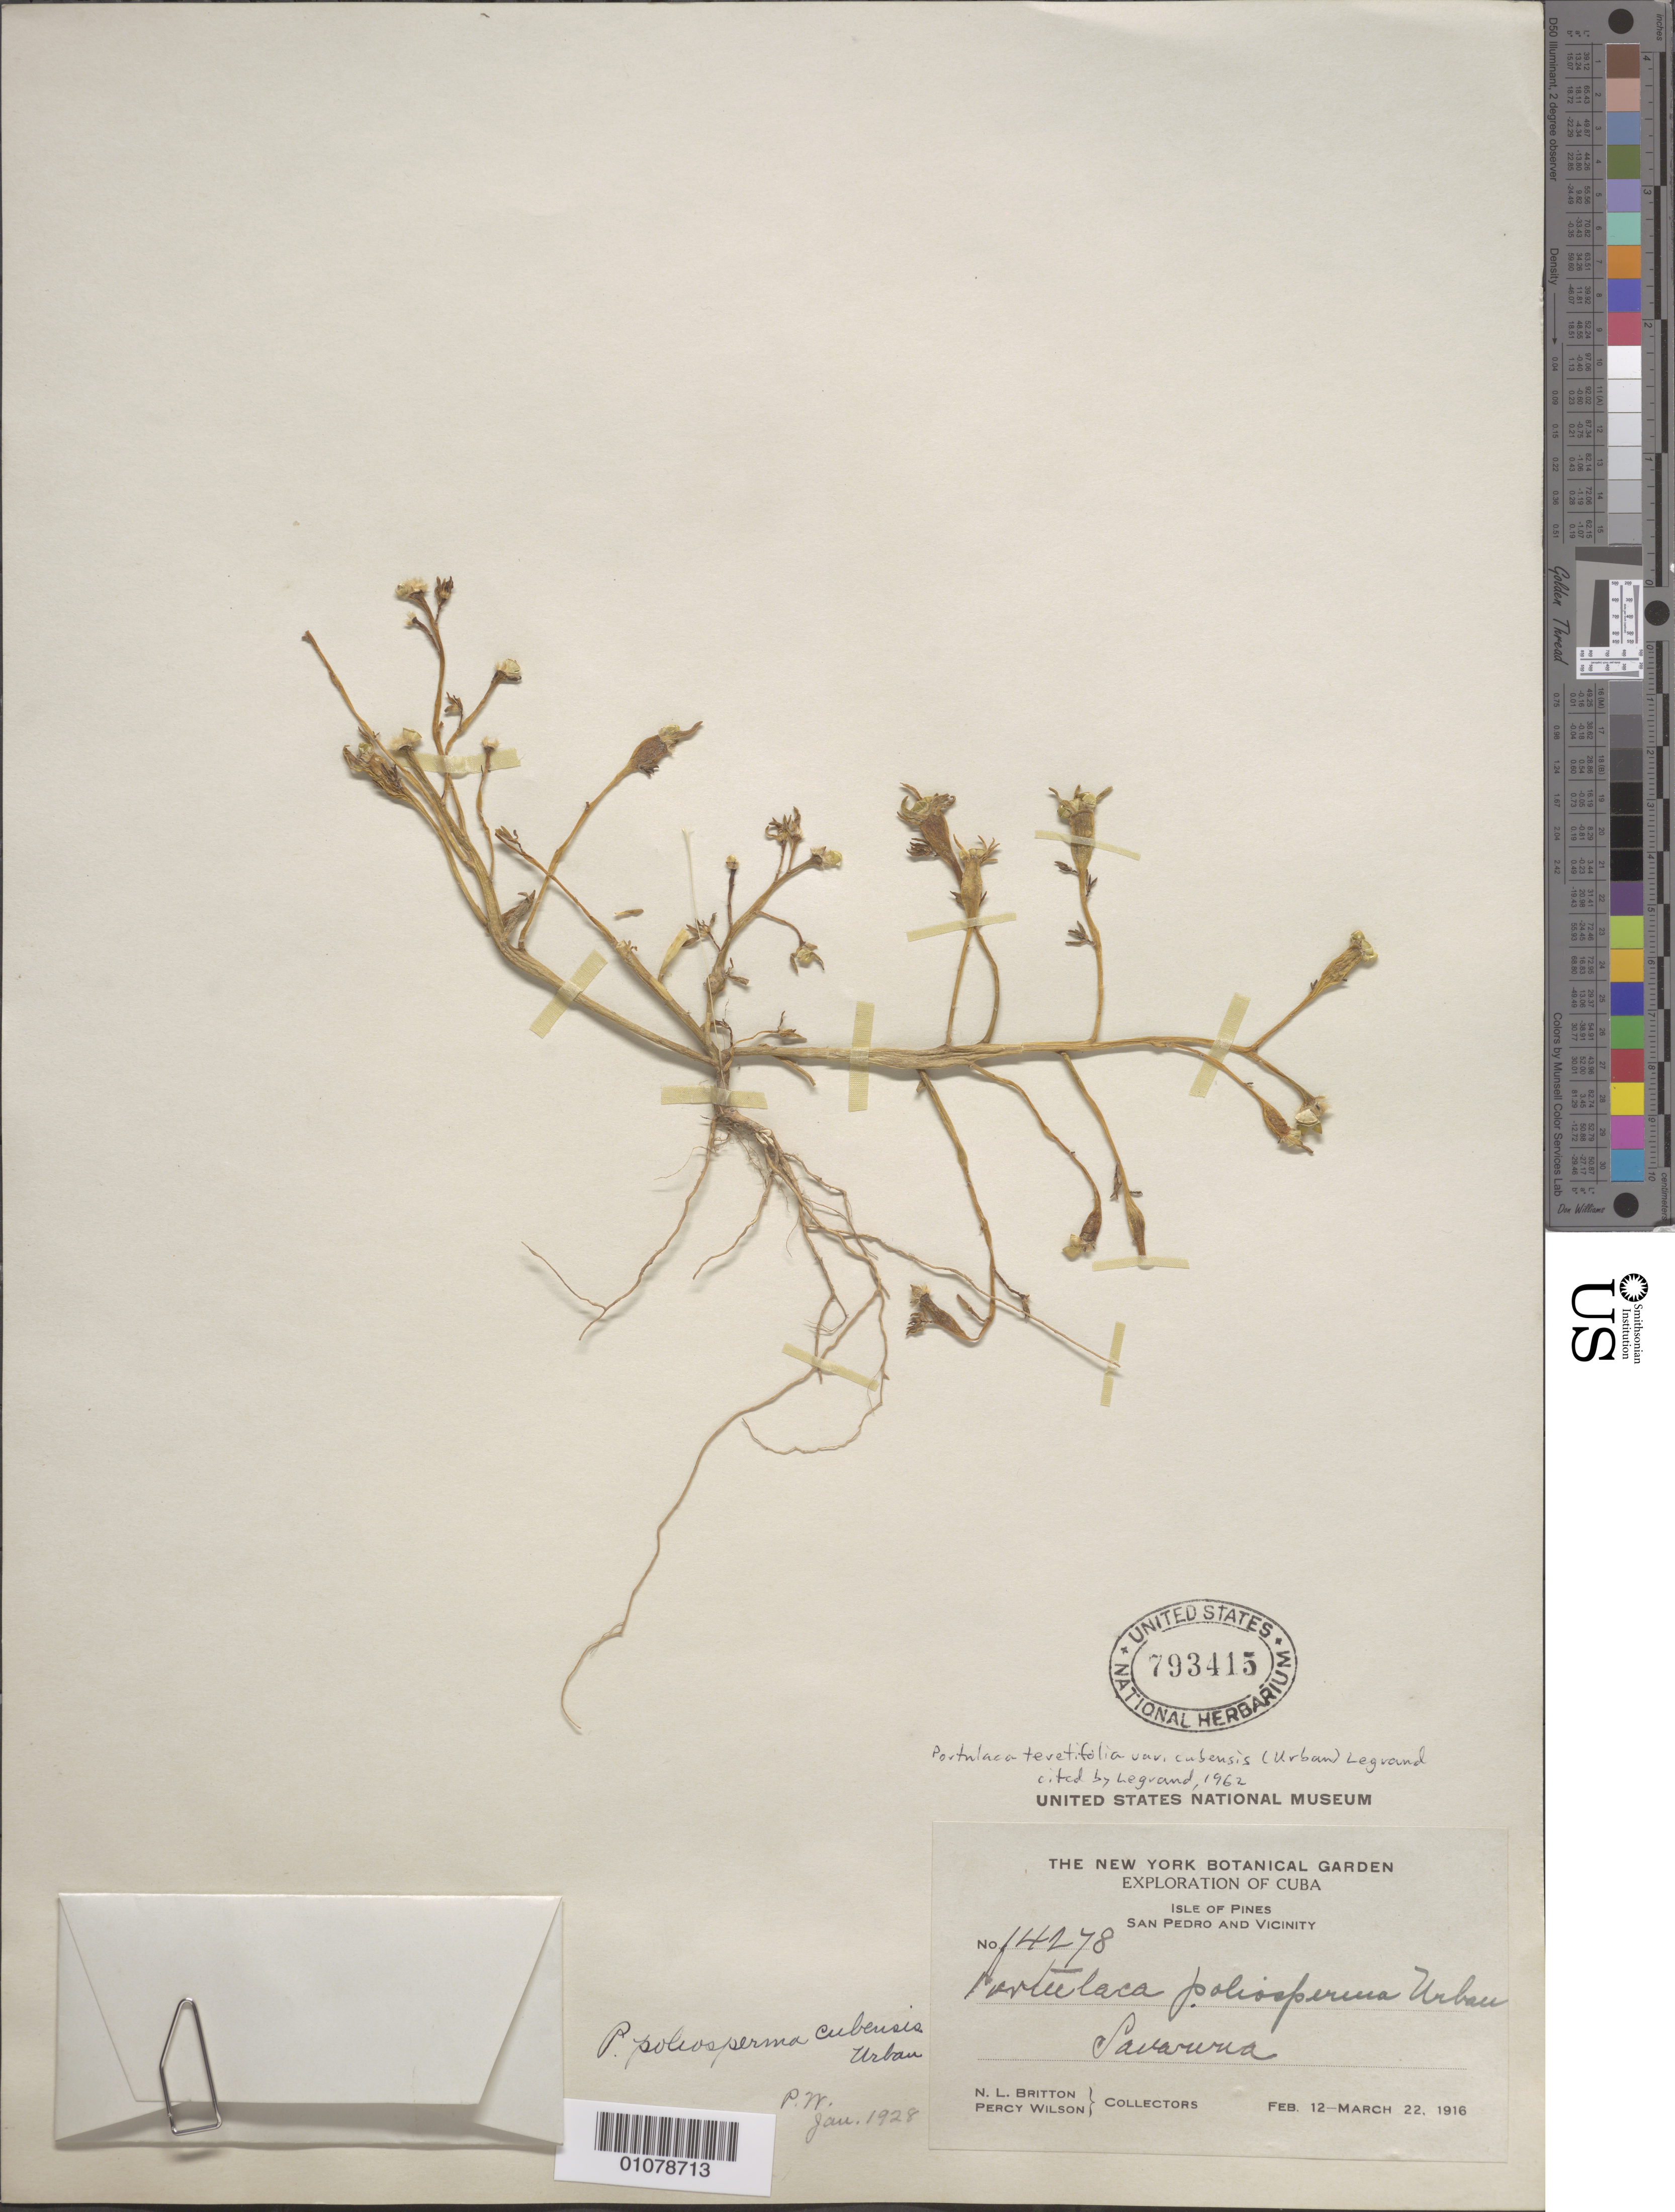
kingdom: Plantae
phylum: Tracheophyta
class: Magnoliopsida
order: Caryophyllales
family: Portulacaceae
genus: Portulaca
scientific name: Portulaca teretifolia subsp. cubensis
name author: (Urb.) M.D. Ortega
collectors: N. Britton & P. Wilson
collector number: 14378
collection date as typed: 12 Feb 1916 to 22 Mar 1916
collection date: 1916-02-12/1916-03-22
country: Cuba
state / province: Isla de La Juventud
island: Isla de la Juventud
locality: Isle of Pines, San Pedro and vicniity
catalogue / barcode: US 793415